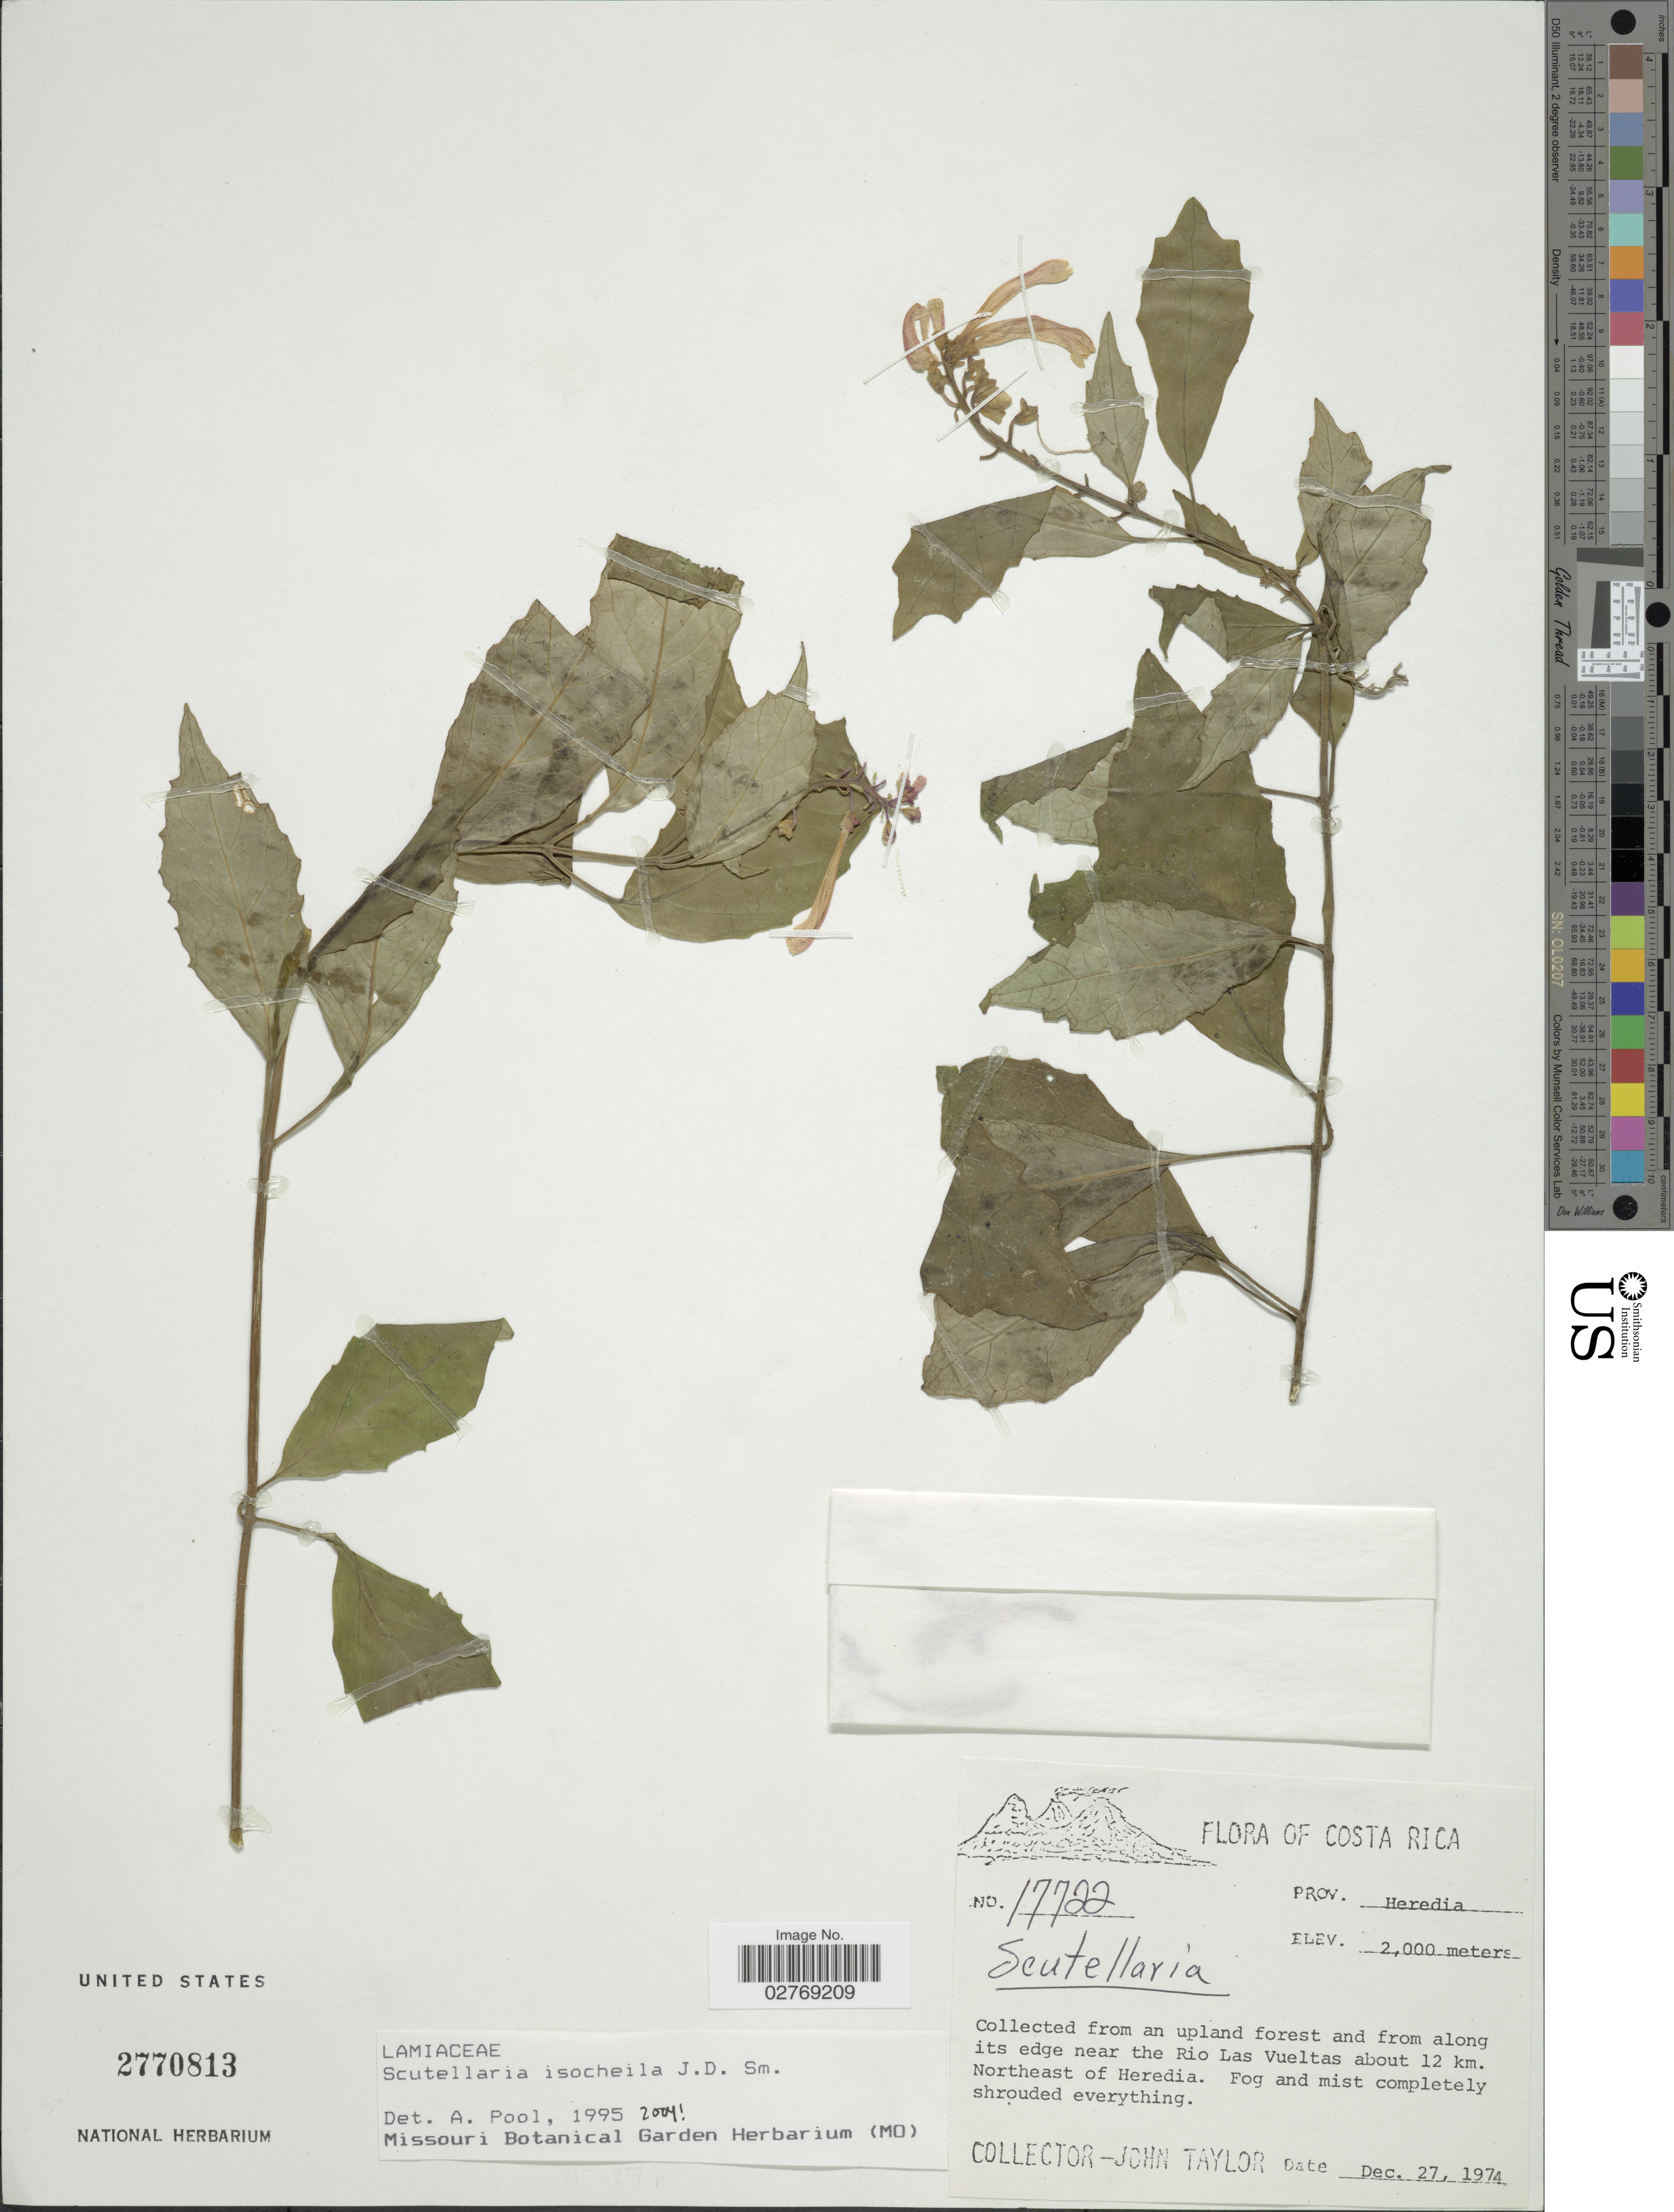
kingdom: Plantae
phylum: Tracheophyta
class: Magnoliopsida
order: Lamiales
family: Lamiaceae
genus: Scutellaria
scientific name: Scutellaria isocheila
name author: Donn. Sm.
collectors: J. Taylor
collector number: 17722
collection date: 1974-12-27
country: Costa Rica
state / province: Heredia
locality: Collected from an upland forest and from along its edge near the Rio Las Vueltas about 12 km. Northeast of Heredia.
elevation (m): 2000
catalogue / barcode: US 2770813